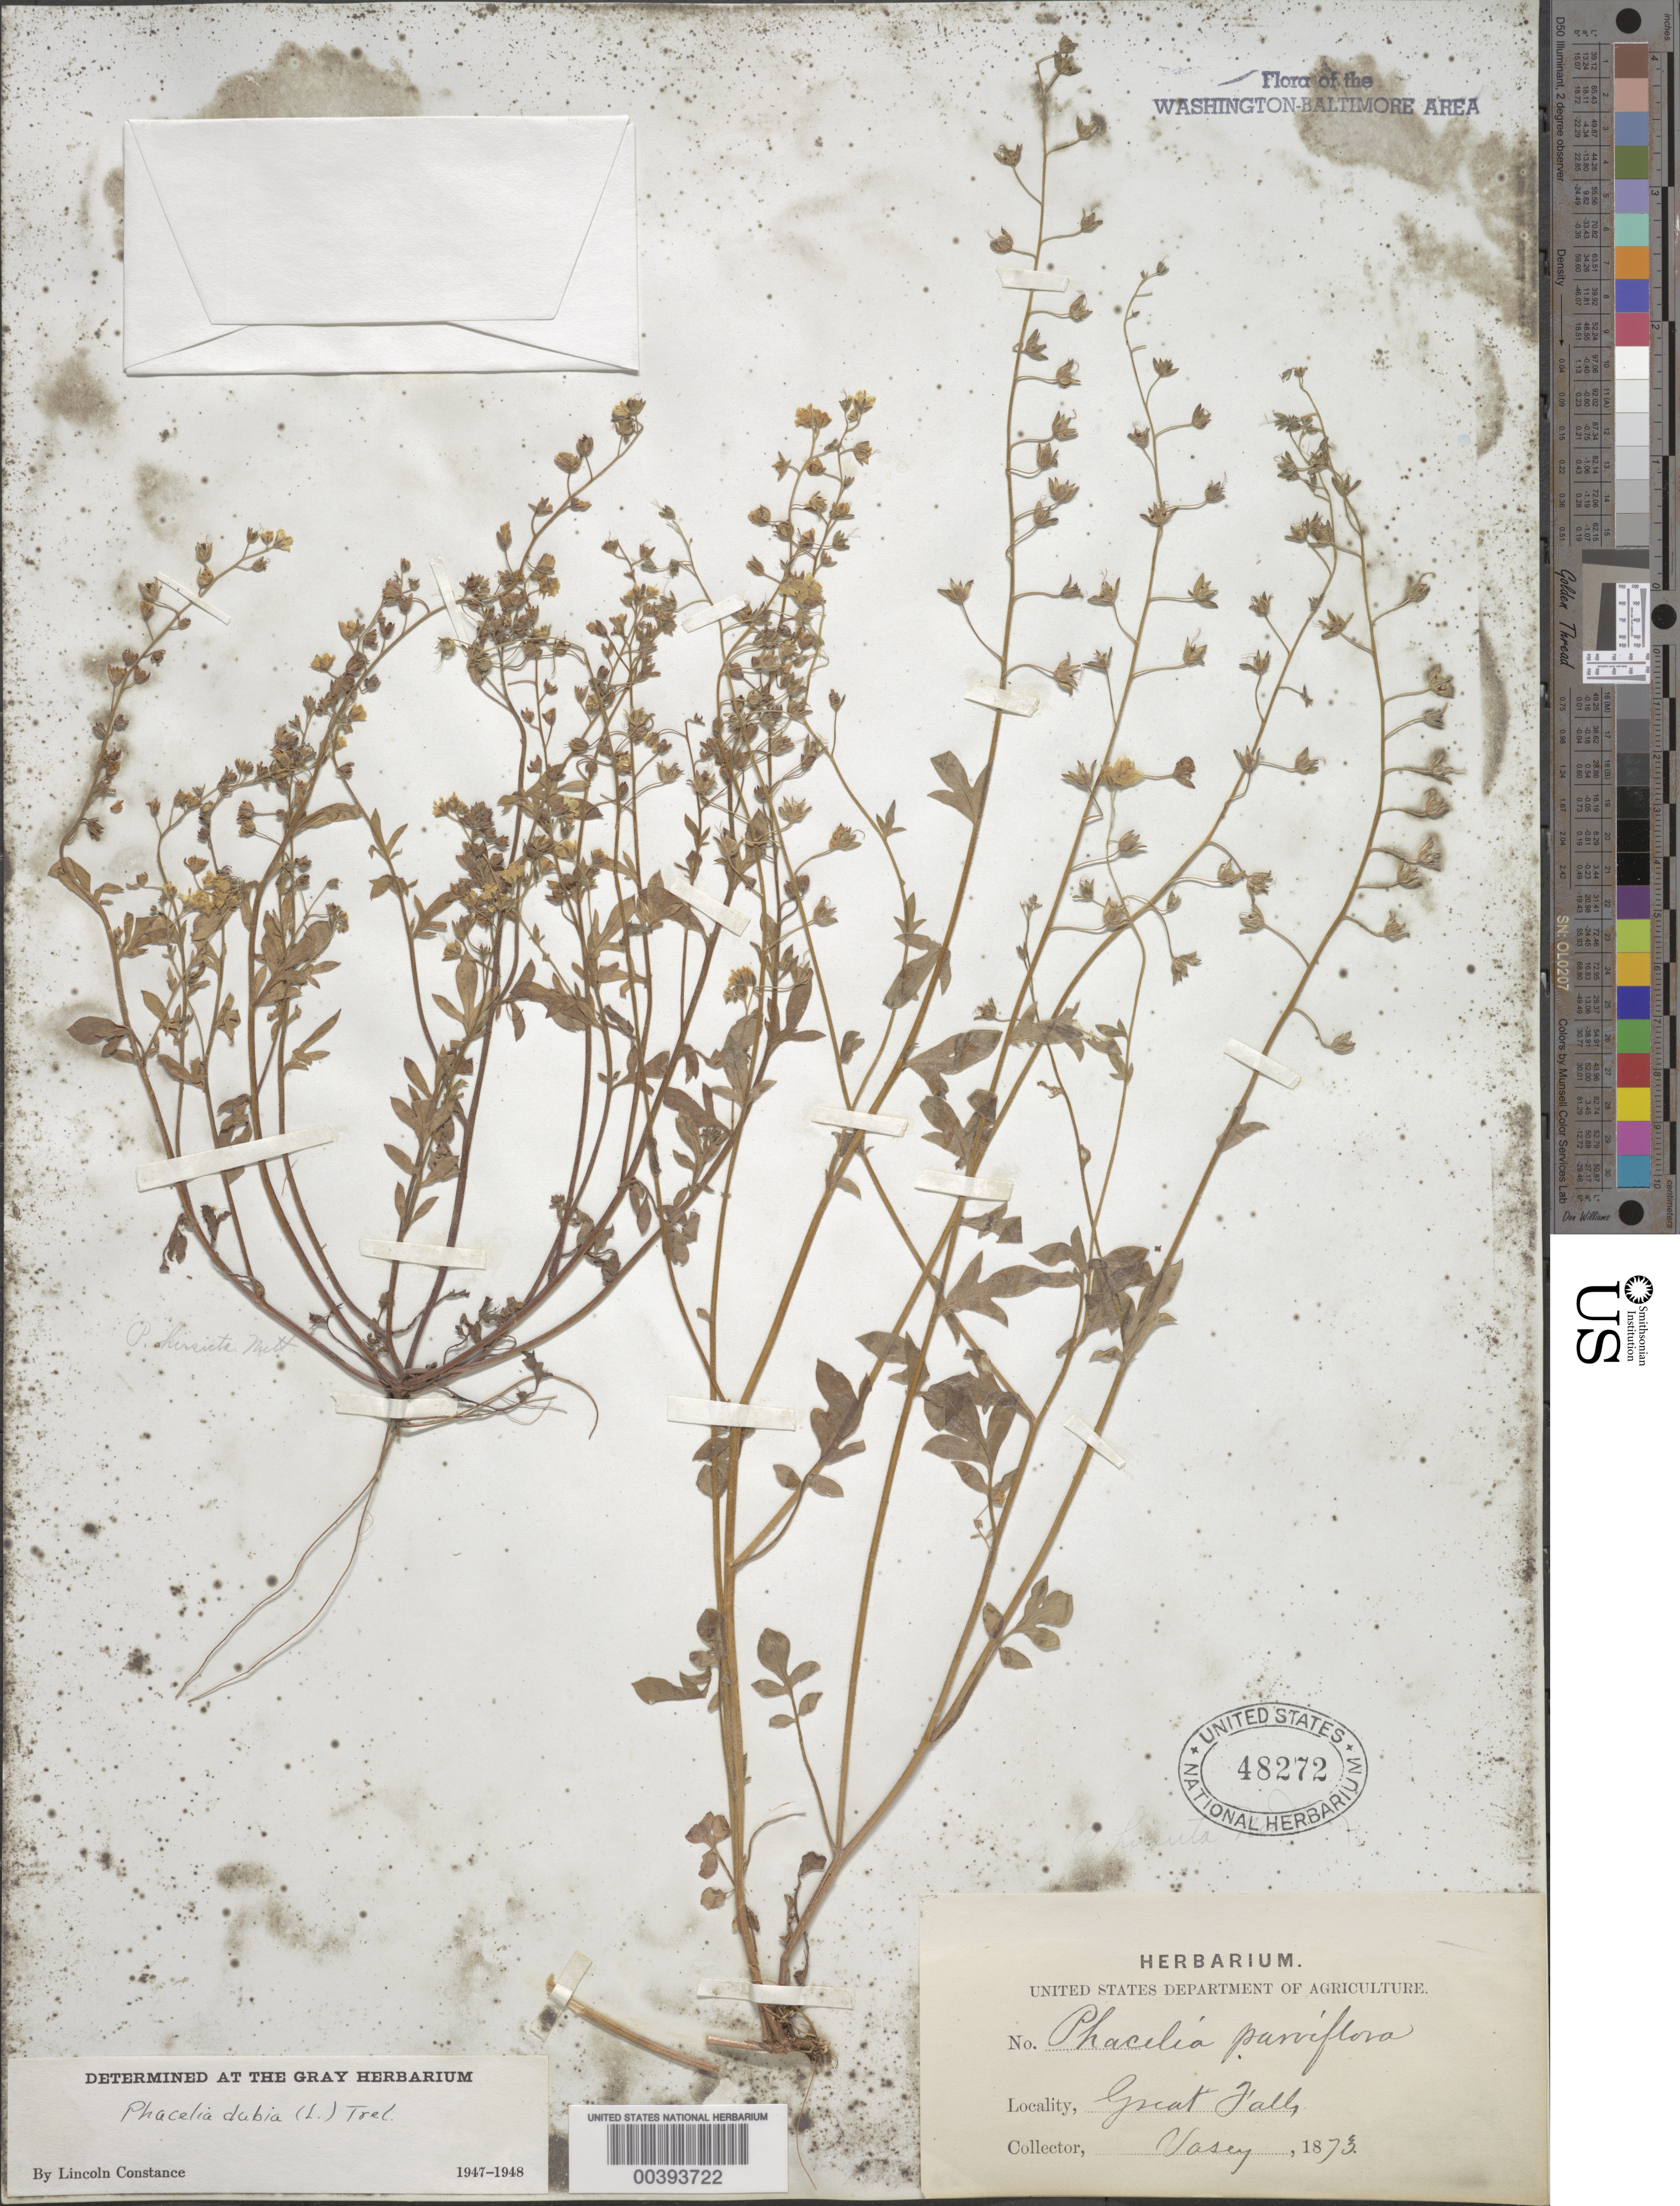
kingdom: Plantae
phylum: Tracheophyta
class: Magnoliopsida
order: Boraginales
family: Hydrophyllaceae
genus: Phacelia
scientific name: Phacelia dubia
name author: (L.) Trel.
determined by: Constance, L., (UC), University of California Berkeley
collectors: G. Vasey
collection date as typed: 1873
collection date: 1873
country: United States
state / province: Maryland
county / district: Montgomery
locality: Great Falls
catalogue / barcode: US 48272